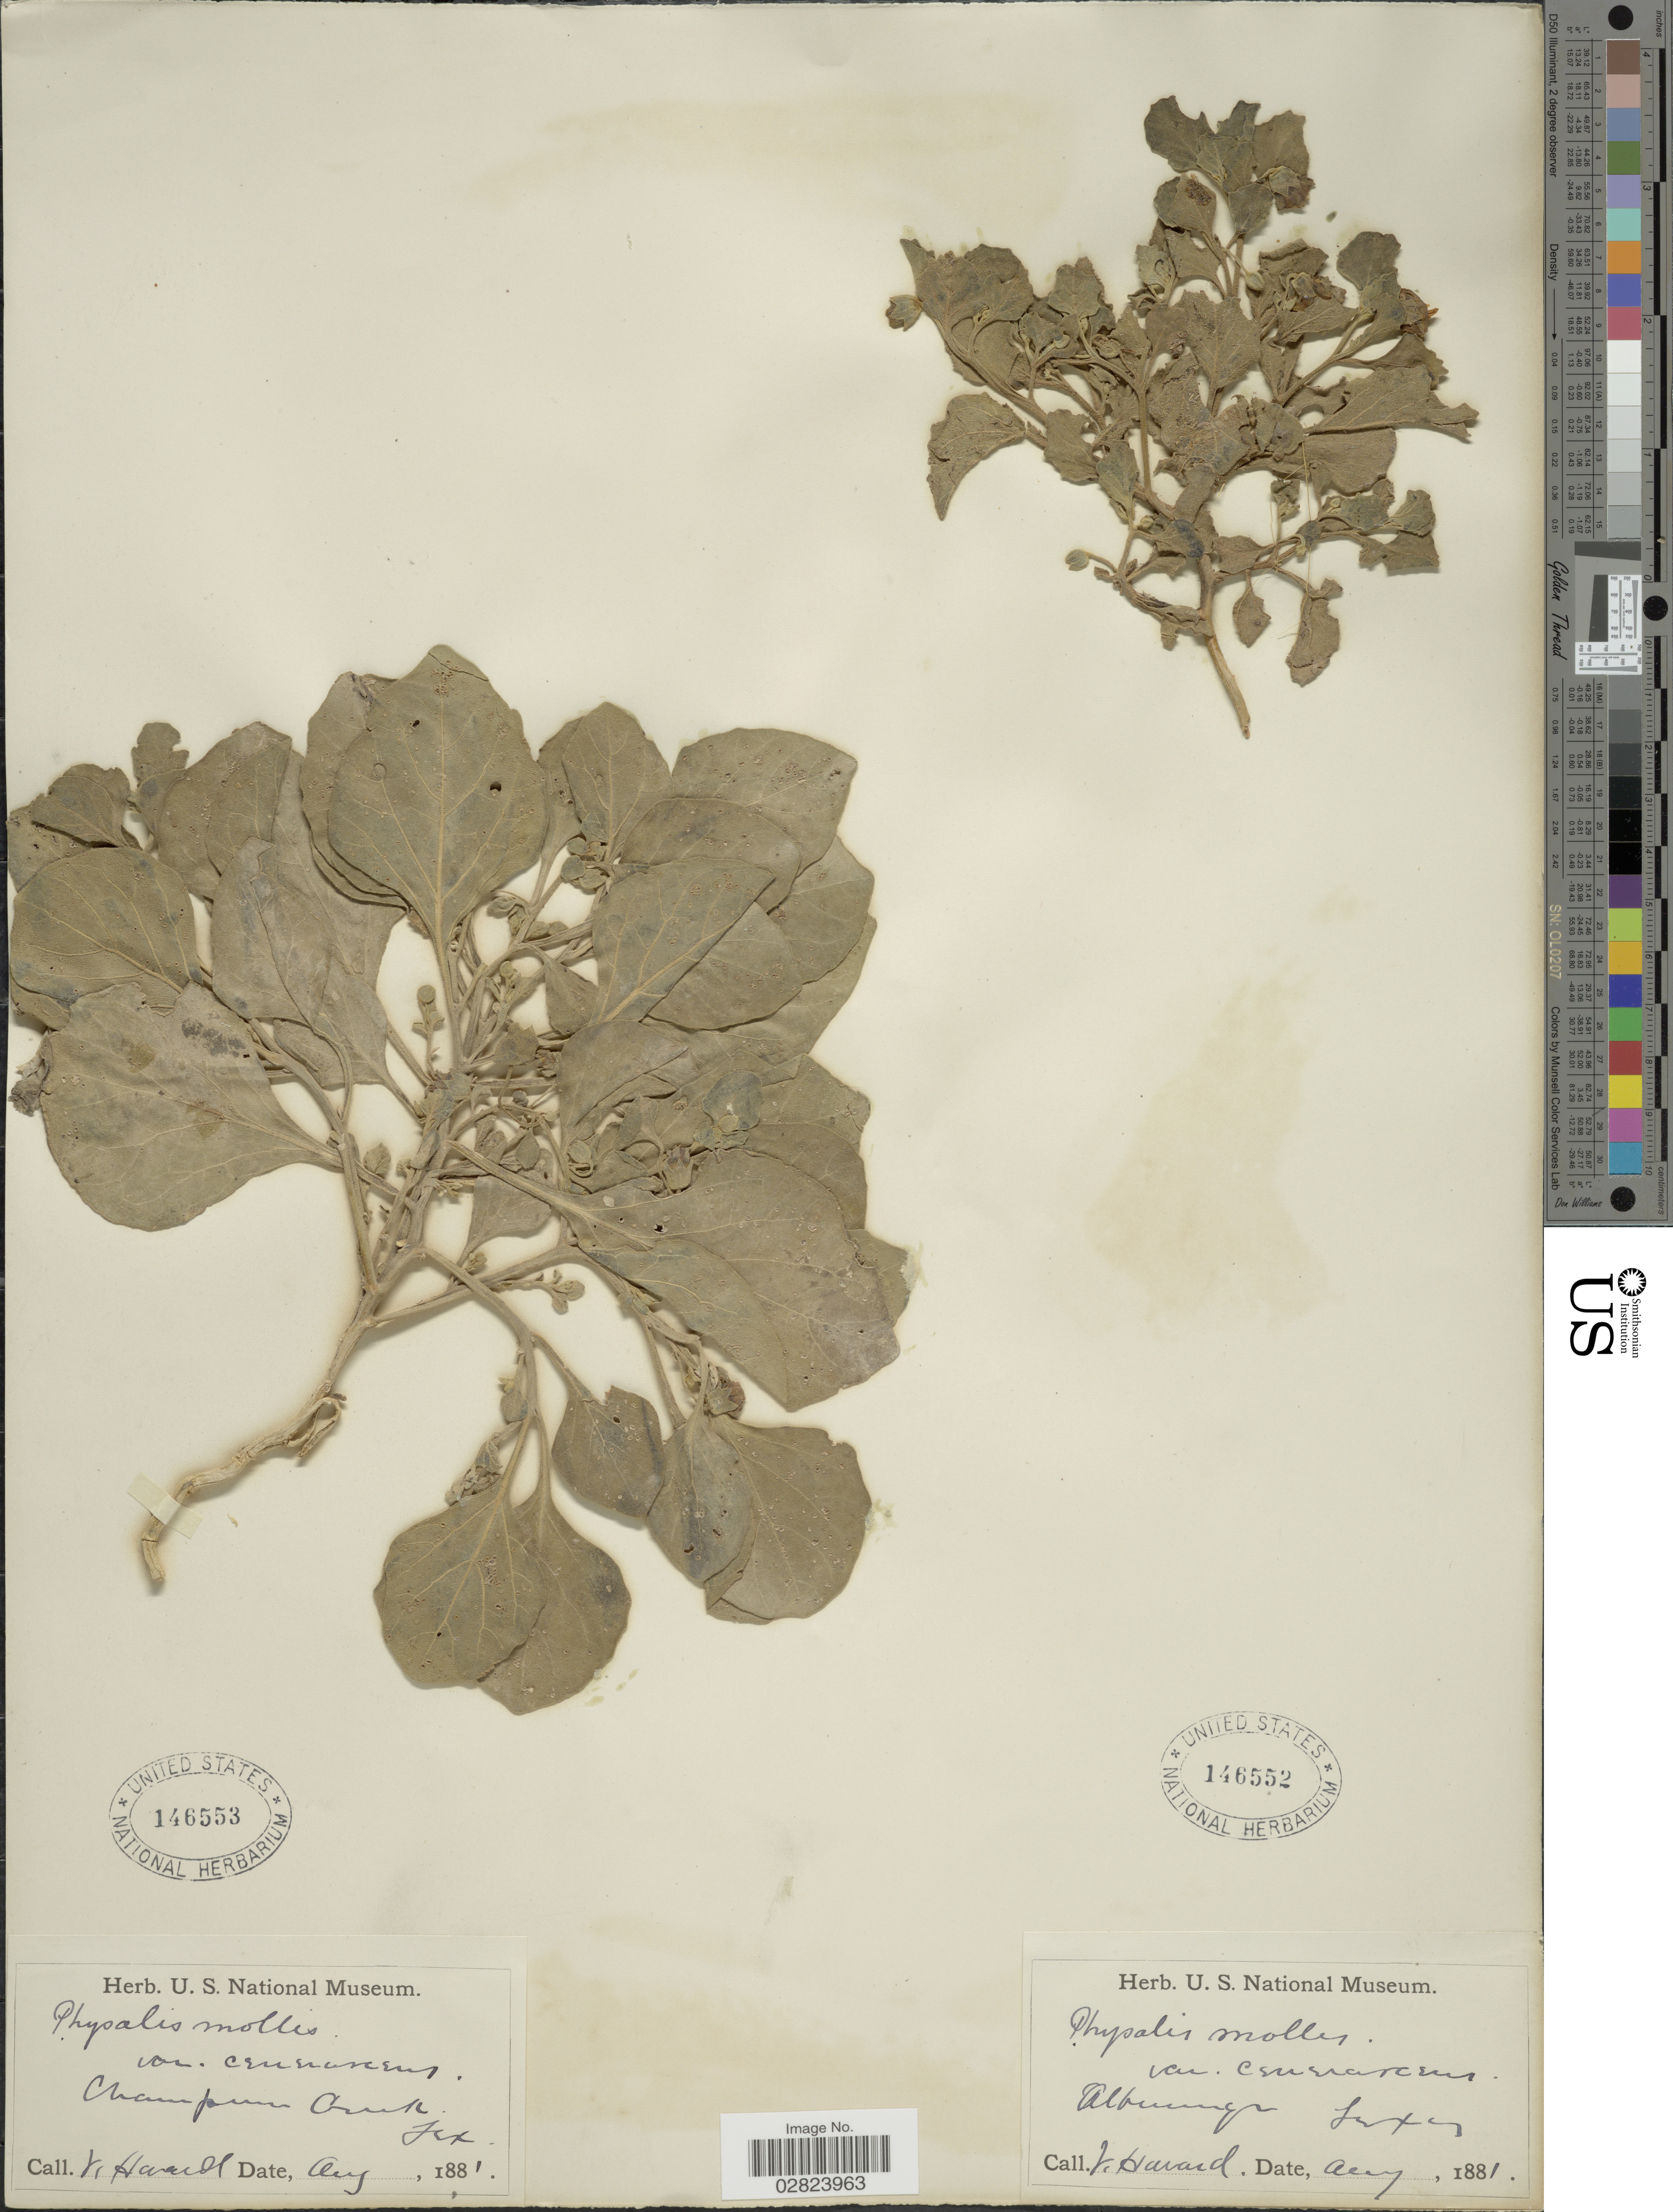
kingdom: Plantae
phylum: Tracheophyta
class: Magnoliopsida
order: Solanales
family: Solanaceae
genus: Physalis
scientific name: Physalis mollis var. cinerascens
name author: (Dunal) A. Gray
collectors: V. Havard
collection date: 1881-08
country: United States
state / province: Texas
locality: Champion Creek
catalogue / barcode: US 146553-2